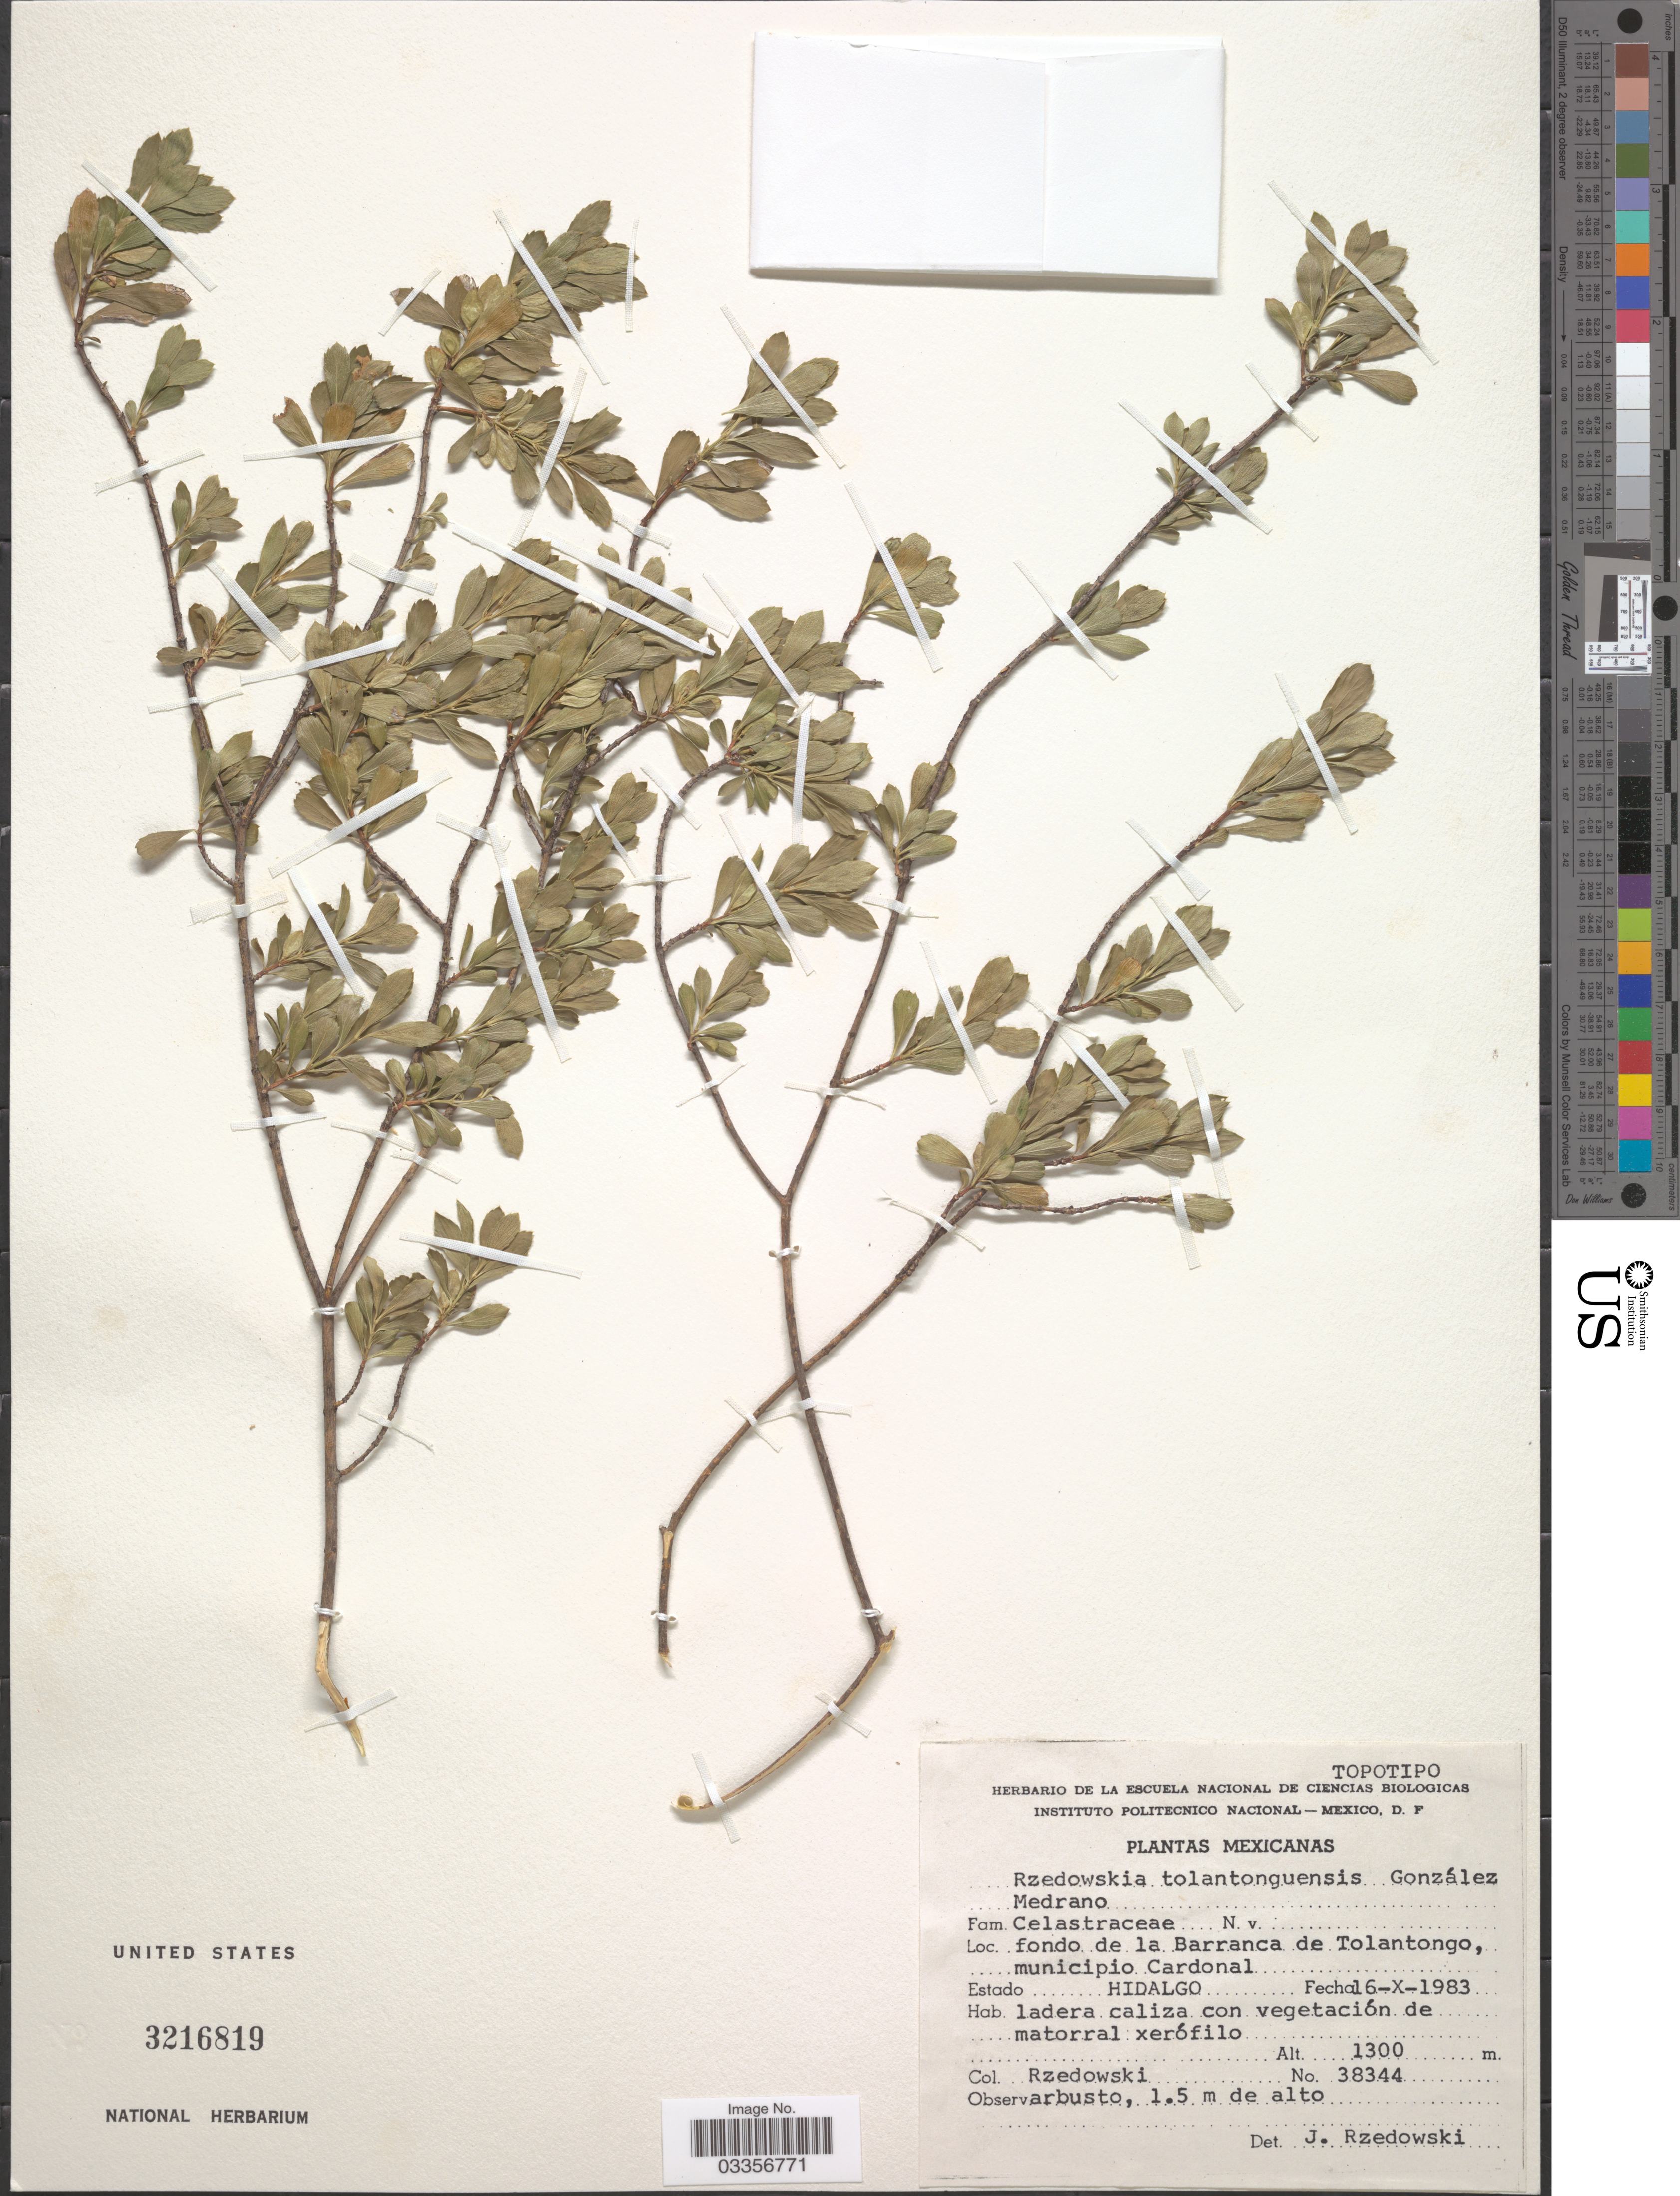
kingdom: Plantae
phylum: Tracheophyta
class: Magnoliopsida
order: Celastrales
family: Celastraceae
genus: Rzedowskia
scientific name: Rzedowskia tolantonguensis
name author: Gonzales Medrano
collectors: Rzedowski, --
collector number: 38344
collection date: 1983-10-16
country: Mexico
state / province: Hidalgo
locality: Fondo de la Barranca de Tolantongo, municipio Cardonal.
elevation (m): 1300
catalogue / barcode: US 3216819